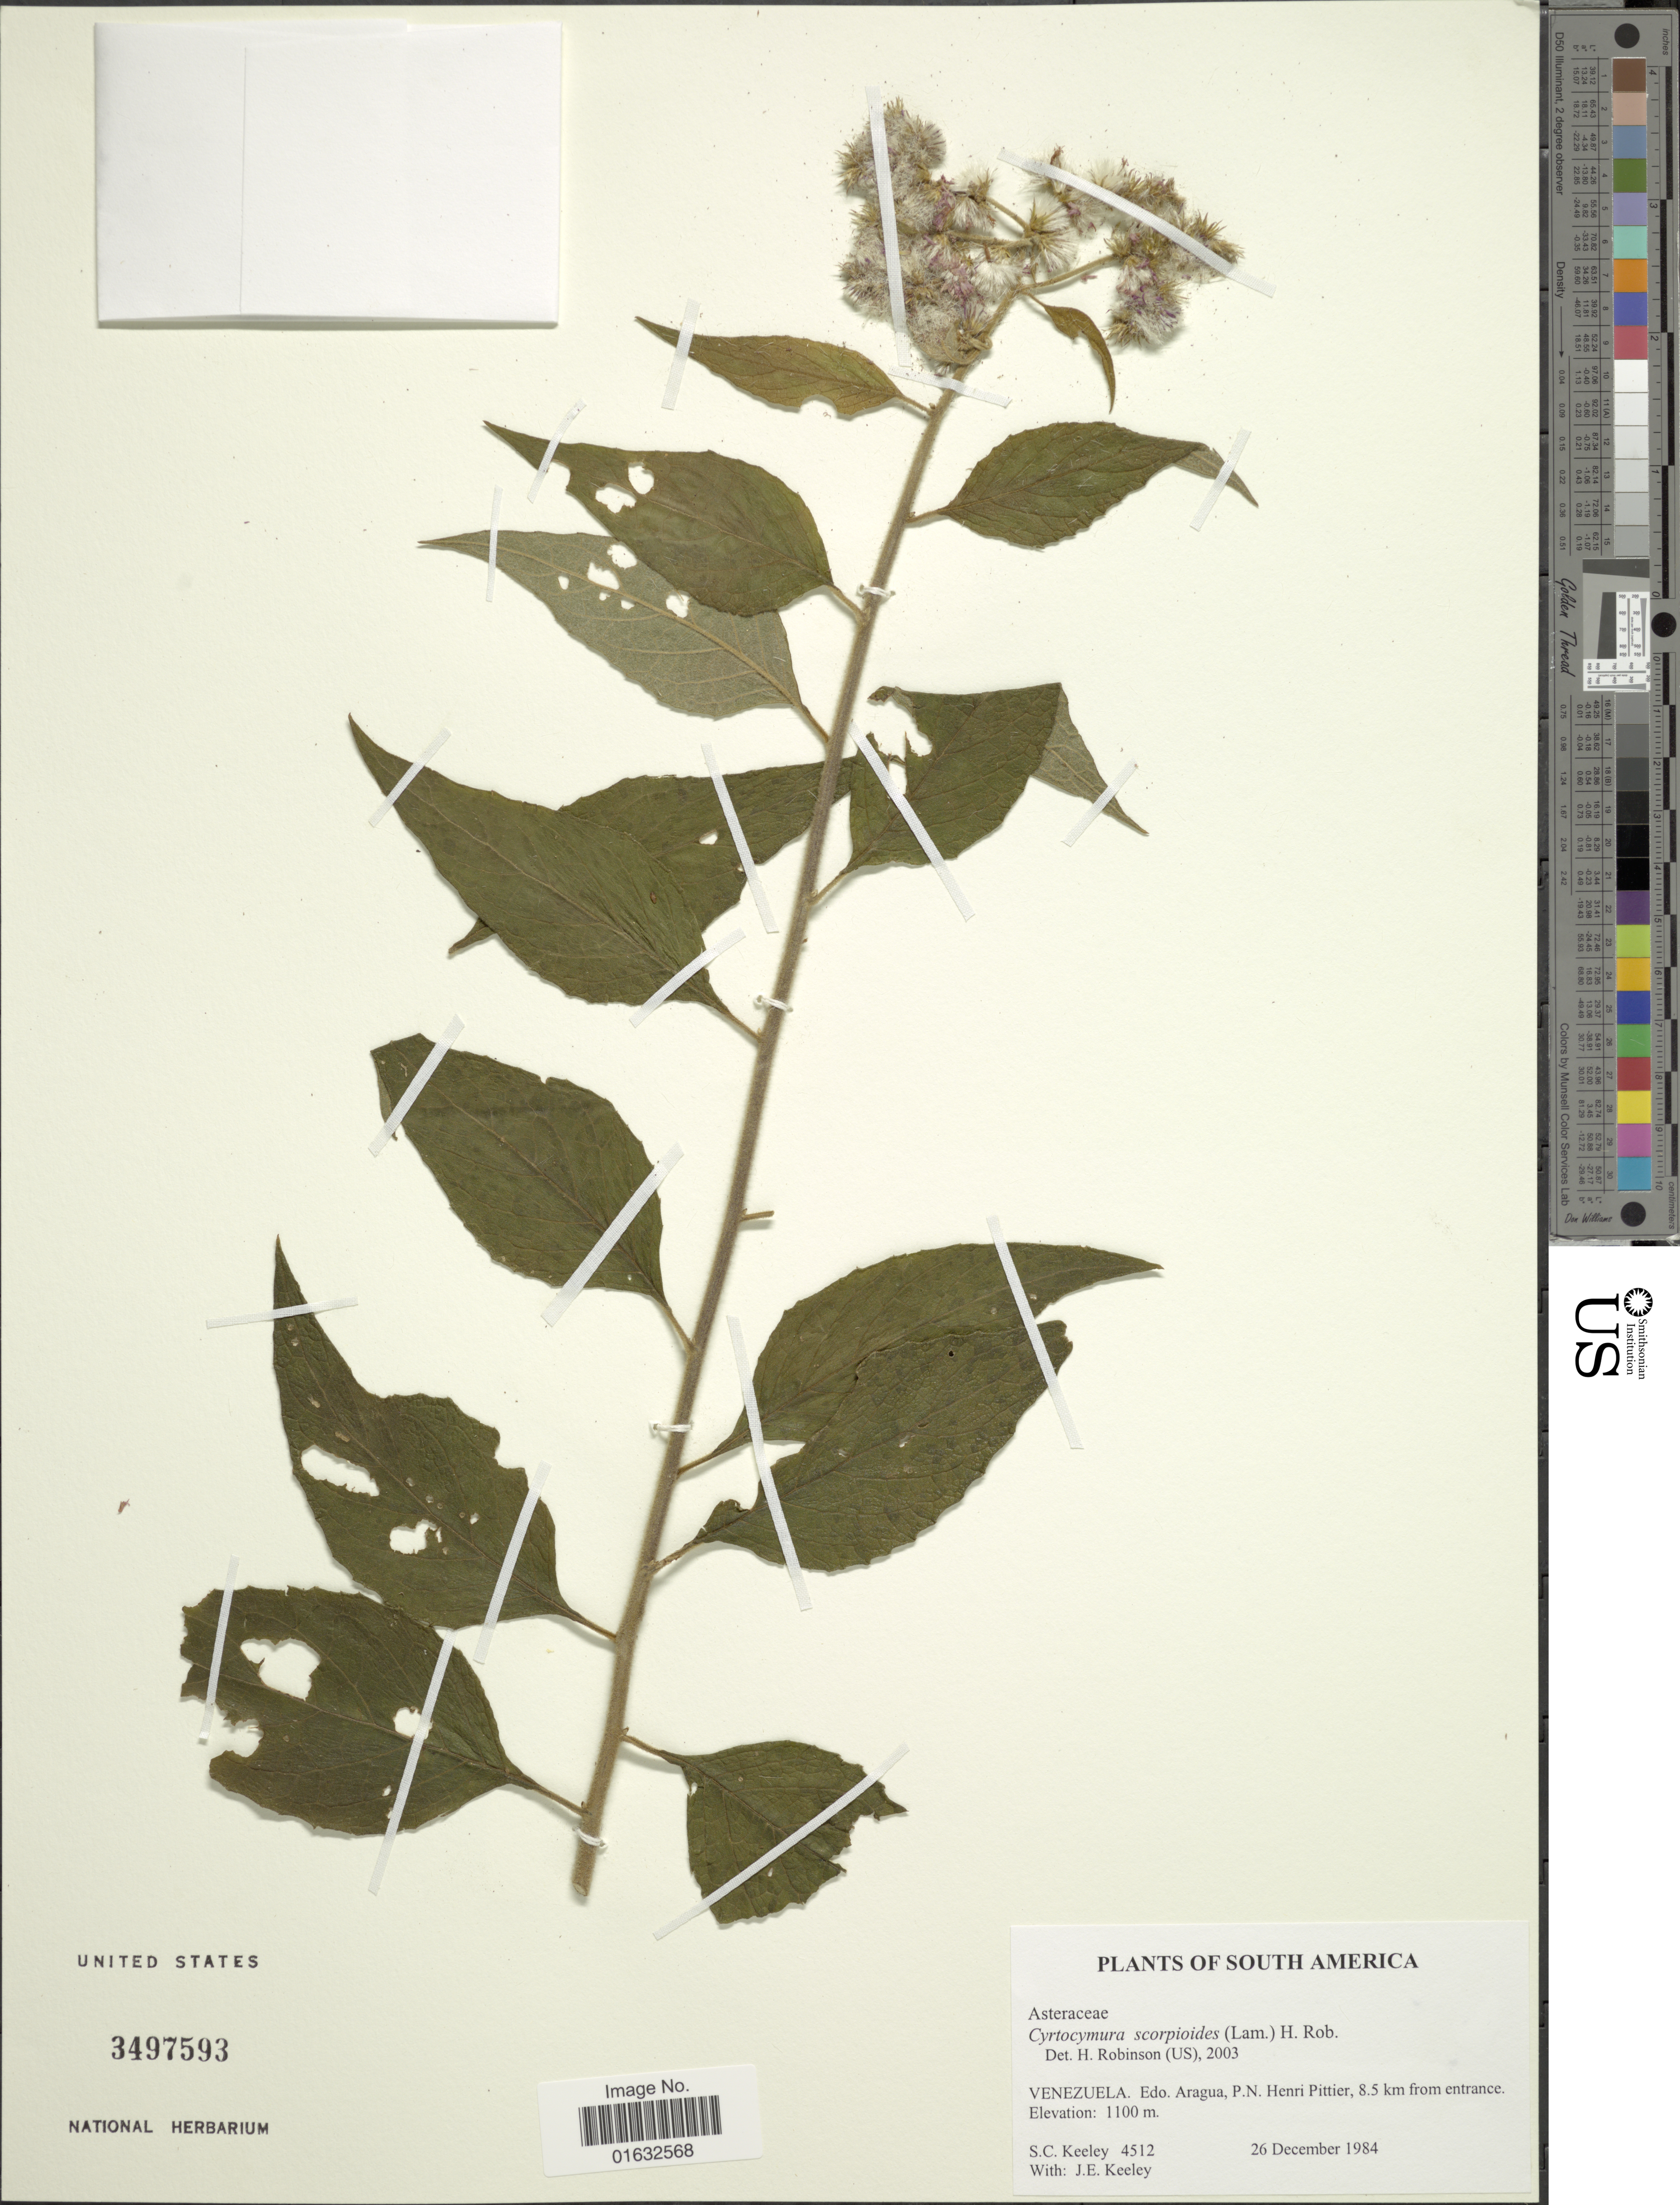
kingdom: Plantae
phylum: Tracheophyta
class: Magnoliopsida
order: Asterales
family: Asteraceae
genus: Cyrtocymura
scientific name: Cyrtocymura scorpioides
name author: (Lam.) H. Rob.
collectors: S. C. Keeley & J. E. Keeley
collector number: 4512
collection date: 1984-12-26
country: Venezuela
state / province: Aragua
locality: Edo. Aragua, P.N. Henri Pittier, 8.5 km from entrance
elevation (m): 1100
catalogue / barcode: US 3497593